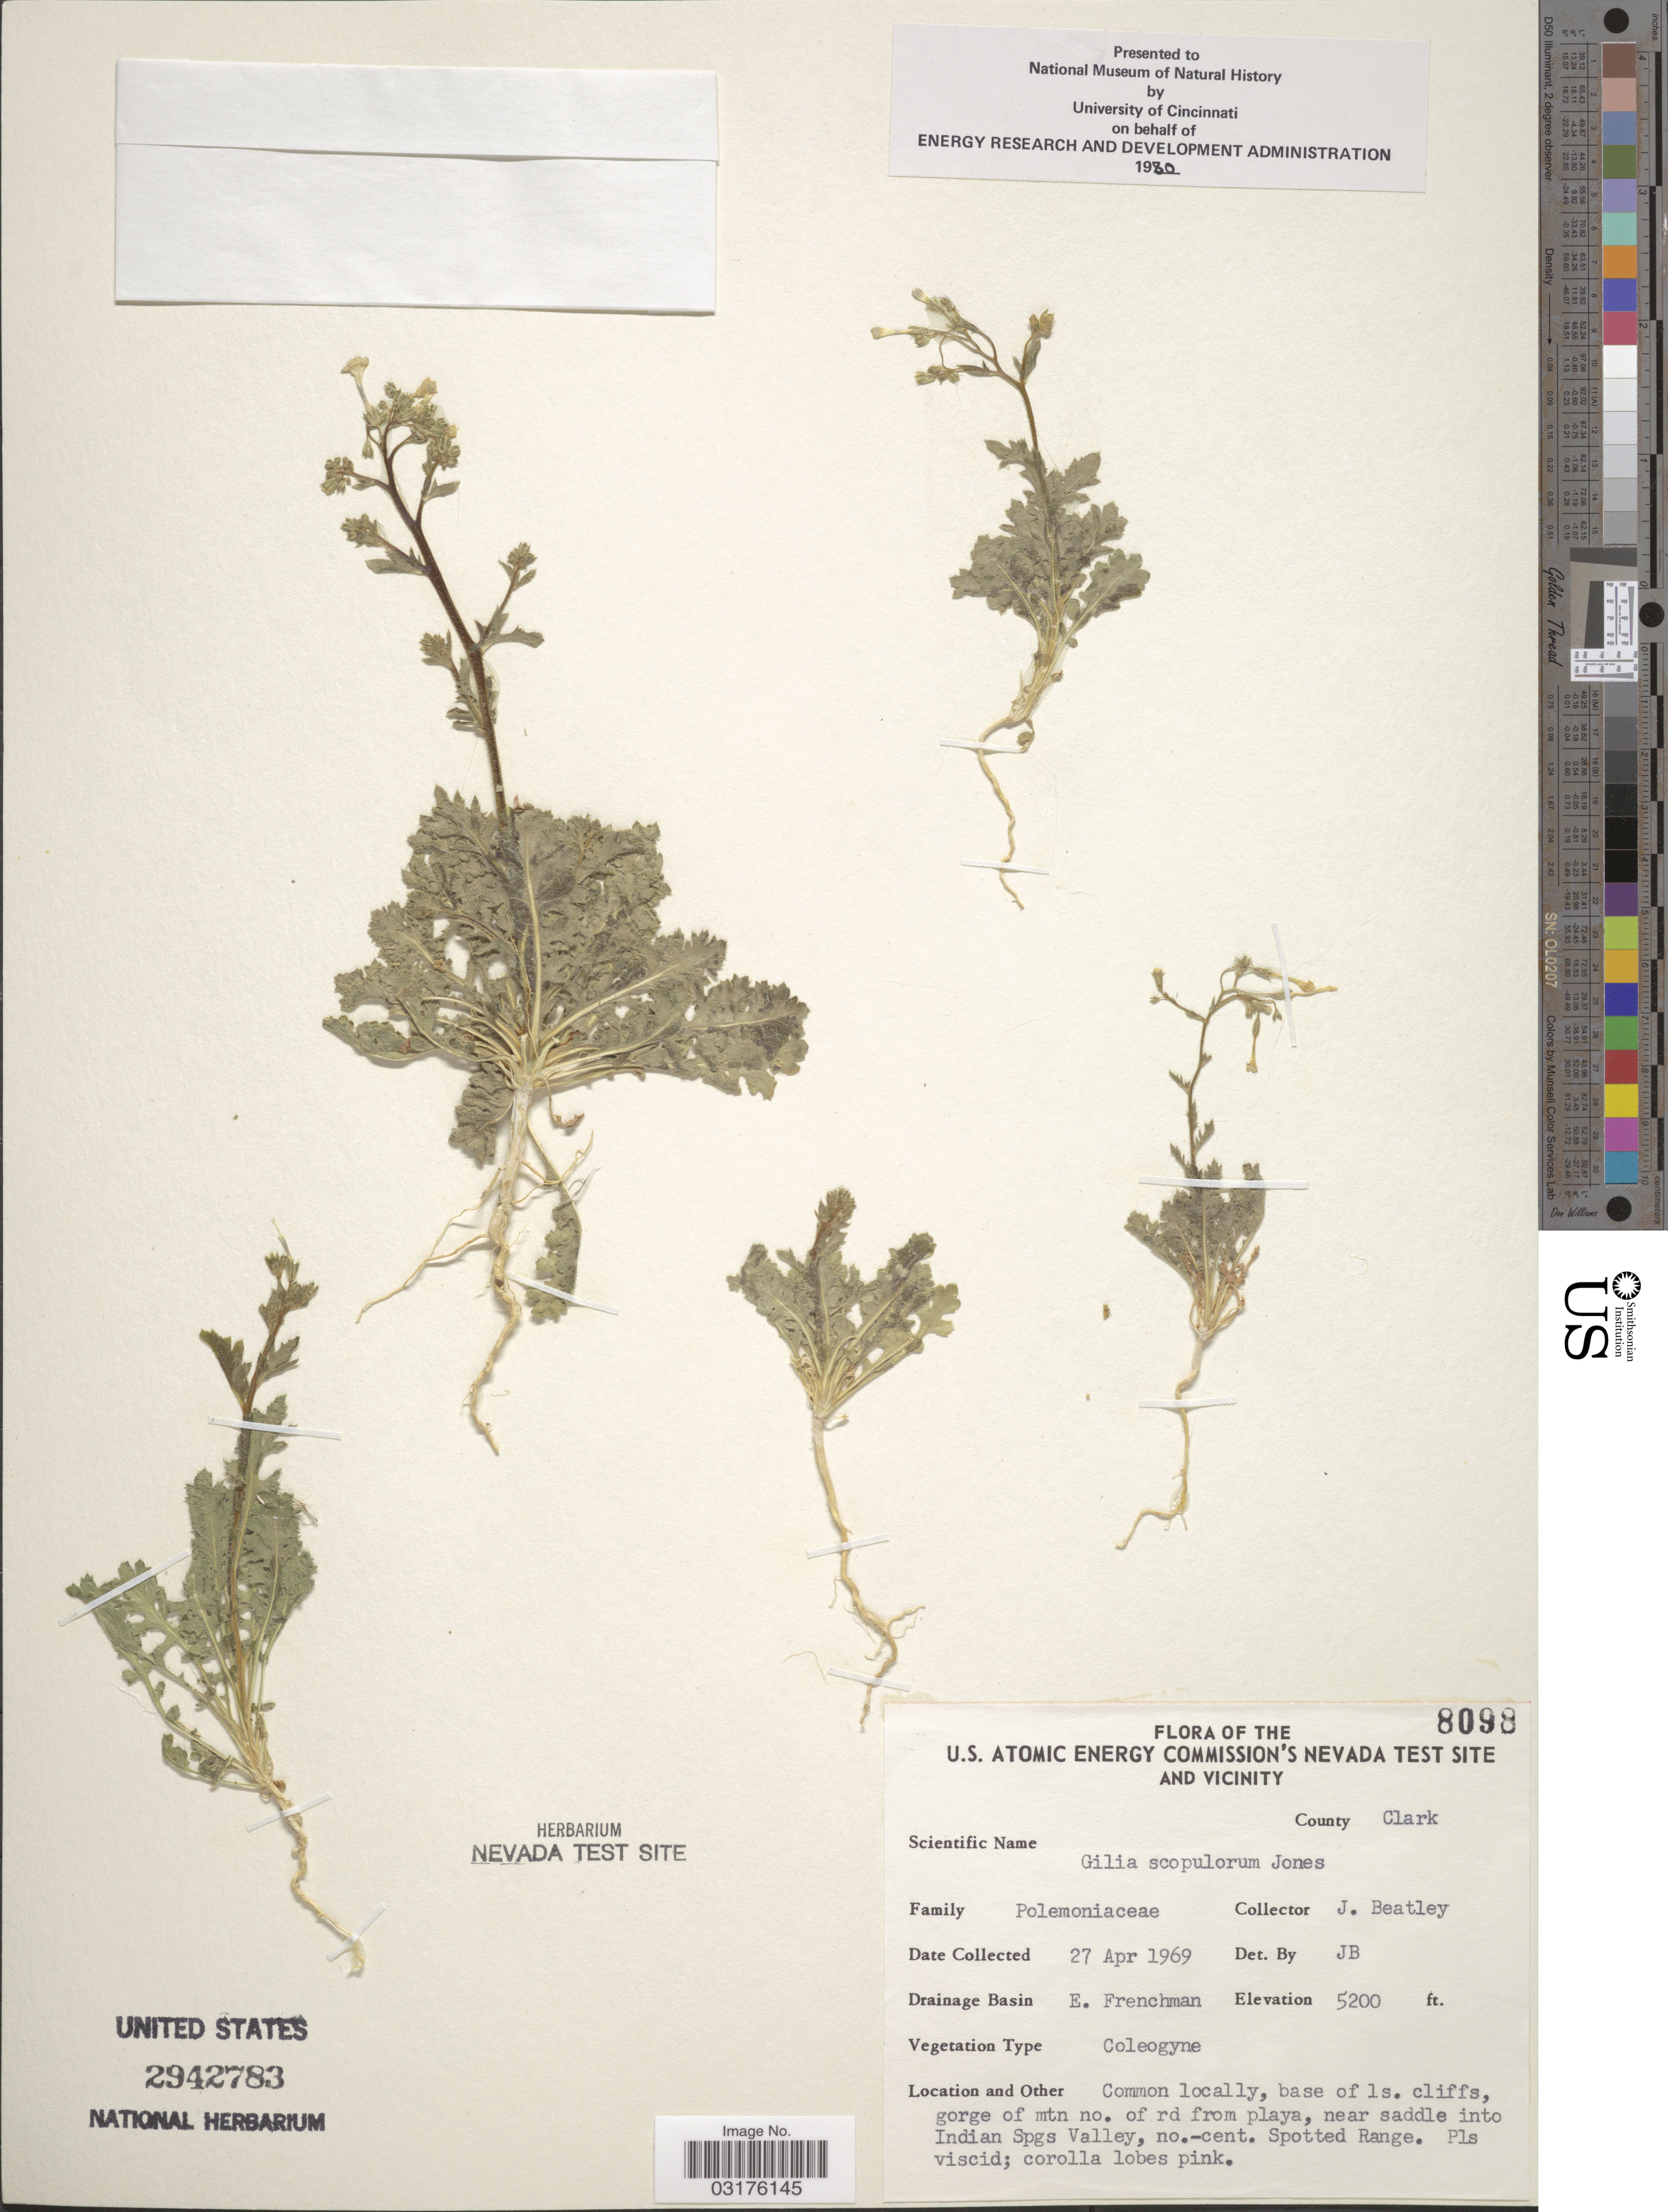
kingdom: Plantae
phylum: Tracheophyta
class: Magnoliopsida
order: Ericales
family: Polemoniaceae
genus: Gilia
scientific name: Gilia scopulorum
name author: M.E. Jones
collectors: J. C. Beatley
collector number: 8098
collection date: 1969-04-27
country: United States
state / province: Nevada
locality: The U.S. Atomic Energy Commission's Nevada Test Site And Vicinity, County Nye, Drainage Basin E. Frenchman, Common locally, base of Is. cliffs, gorge of mtn no. of rd from playa, near saddle into Indian Spgs Valley, no.-cent. Spotted Range.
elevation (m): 1585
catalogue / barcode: US 2942783